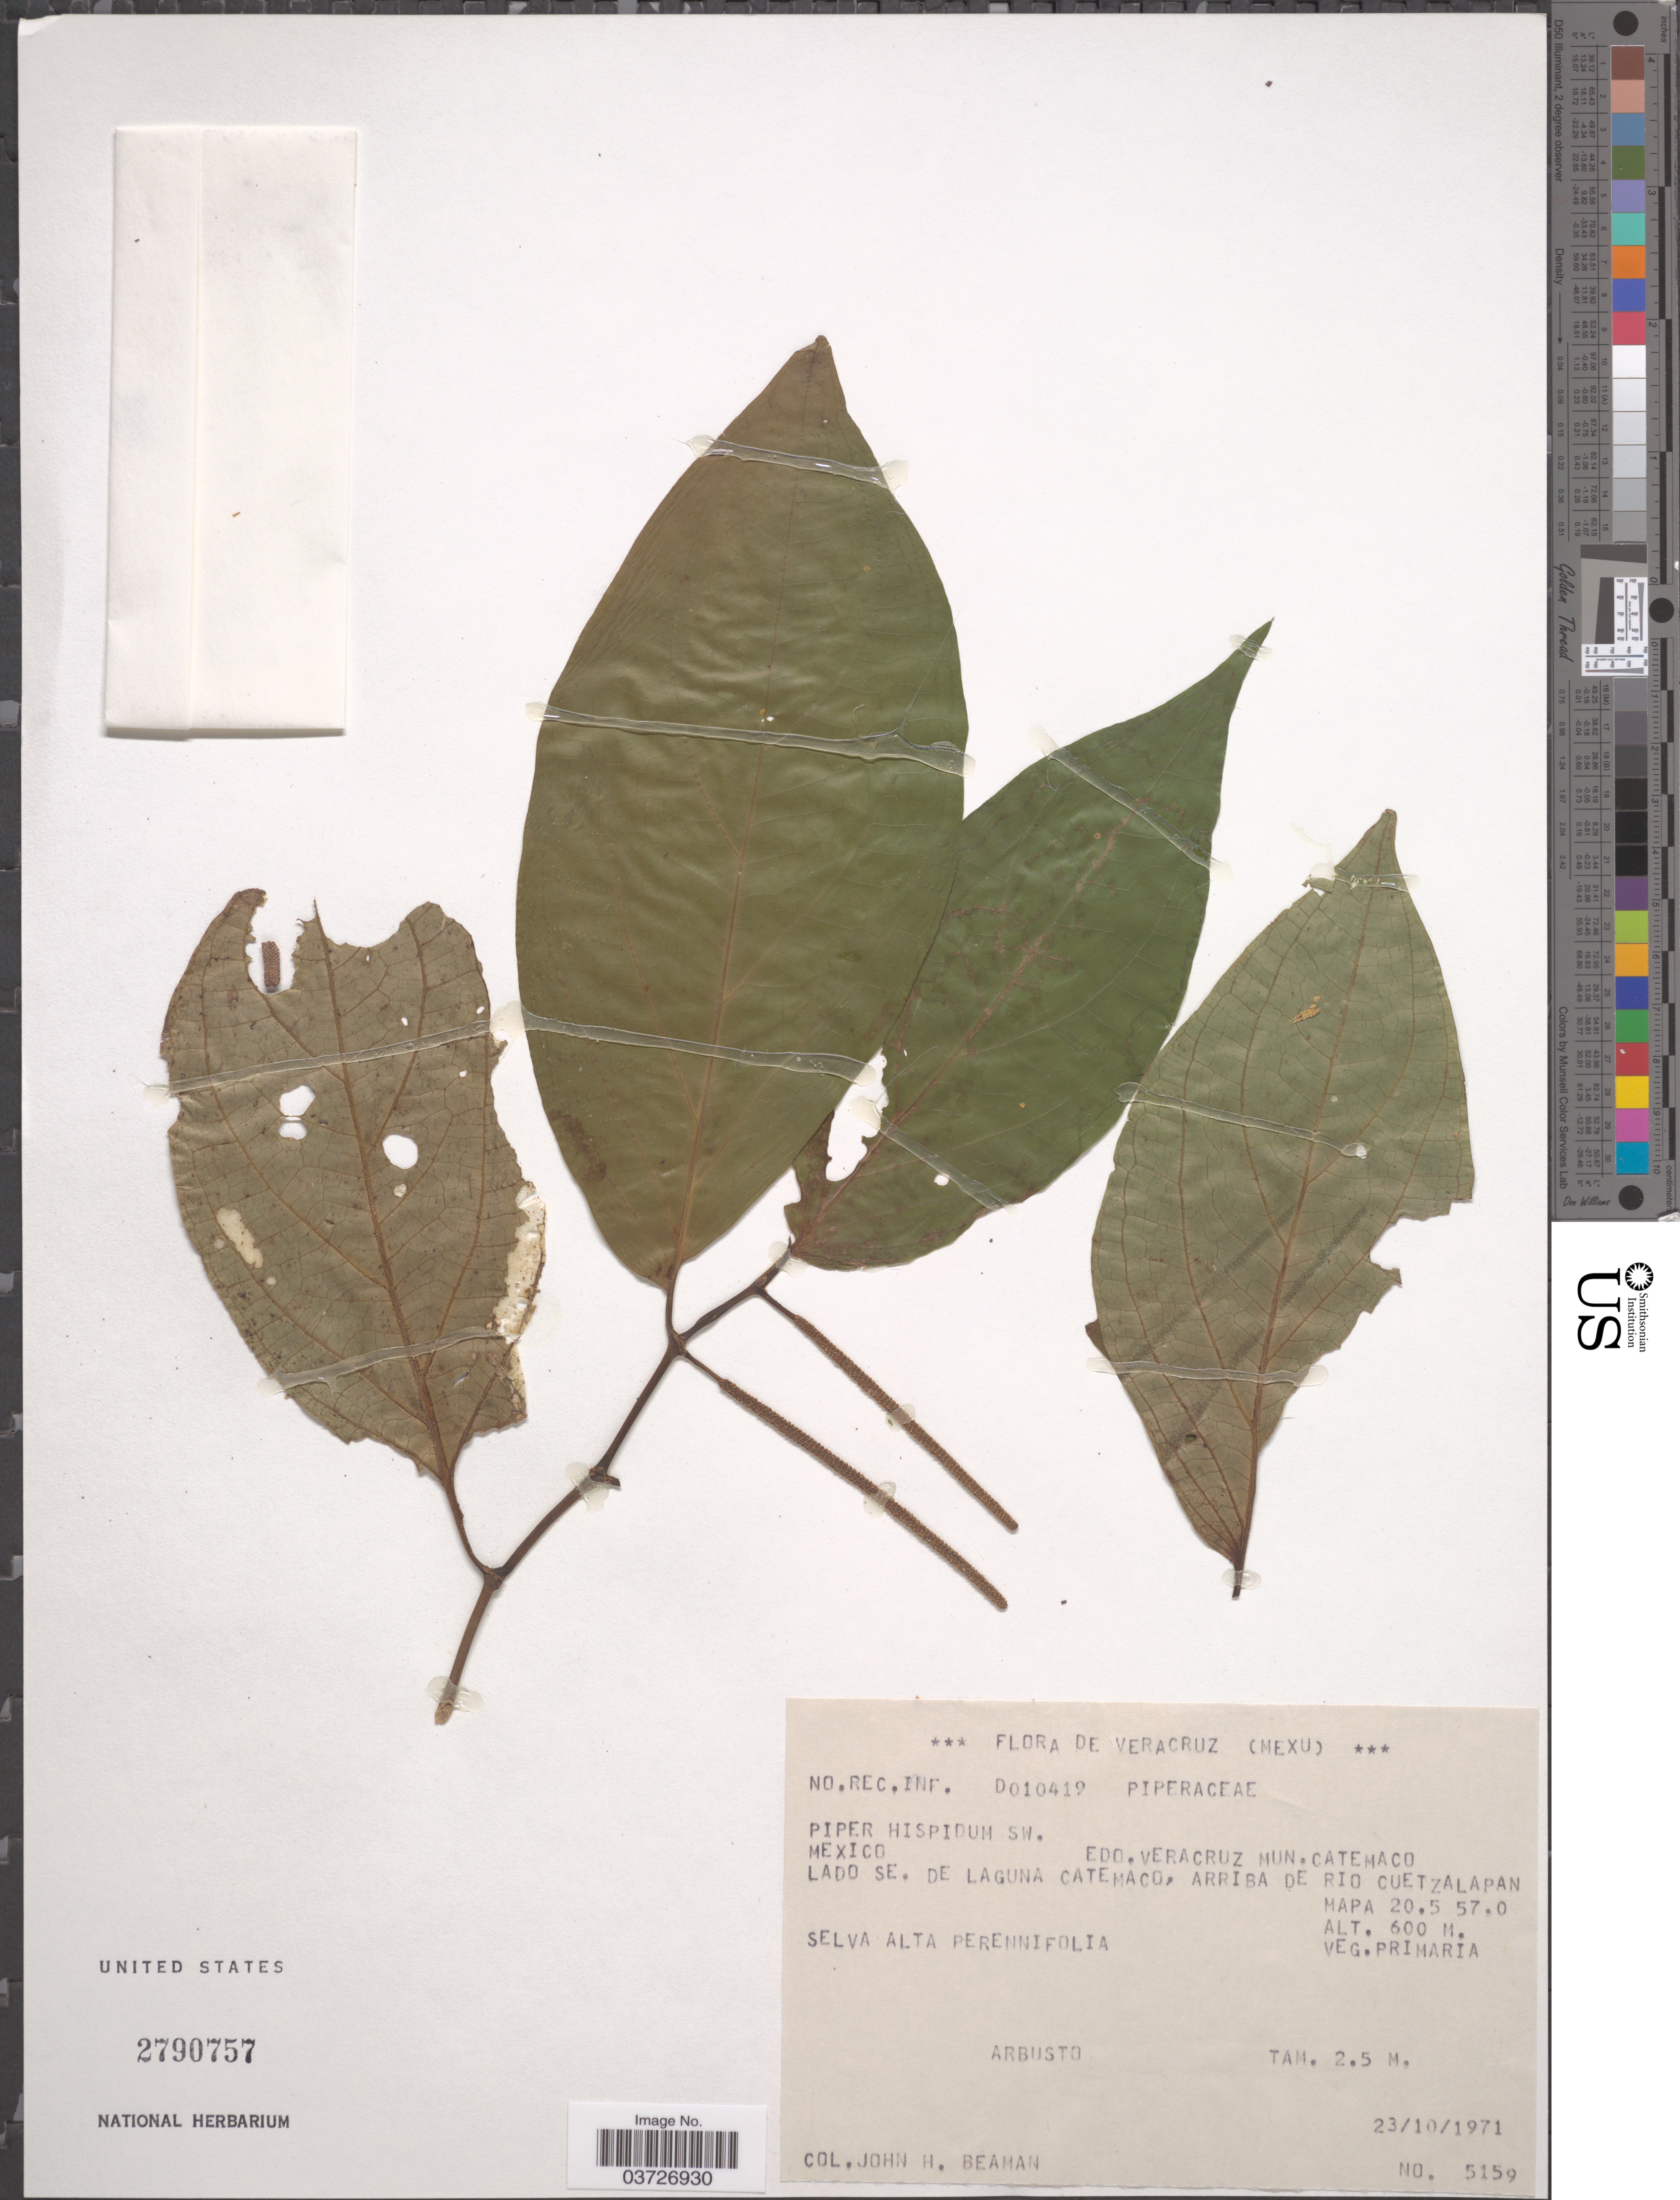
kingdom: Plantae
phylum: Tracheophyta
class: Magnoliopsida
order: Piperales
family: Piperaceae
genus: Piper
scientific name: Piper hispidum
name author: Sw.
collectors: J. H. Beaman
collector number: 5159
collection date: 1971-10-23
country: Mexico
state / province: Veracruz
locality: Edo. Veracruz. Mun. Catemaco Lado SE. de Laguna Catemaco, arriba de Rio Cuetzalapan. MAPA 20.5 57.0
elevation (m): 600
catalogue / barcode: US 2790757